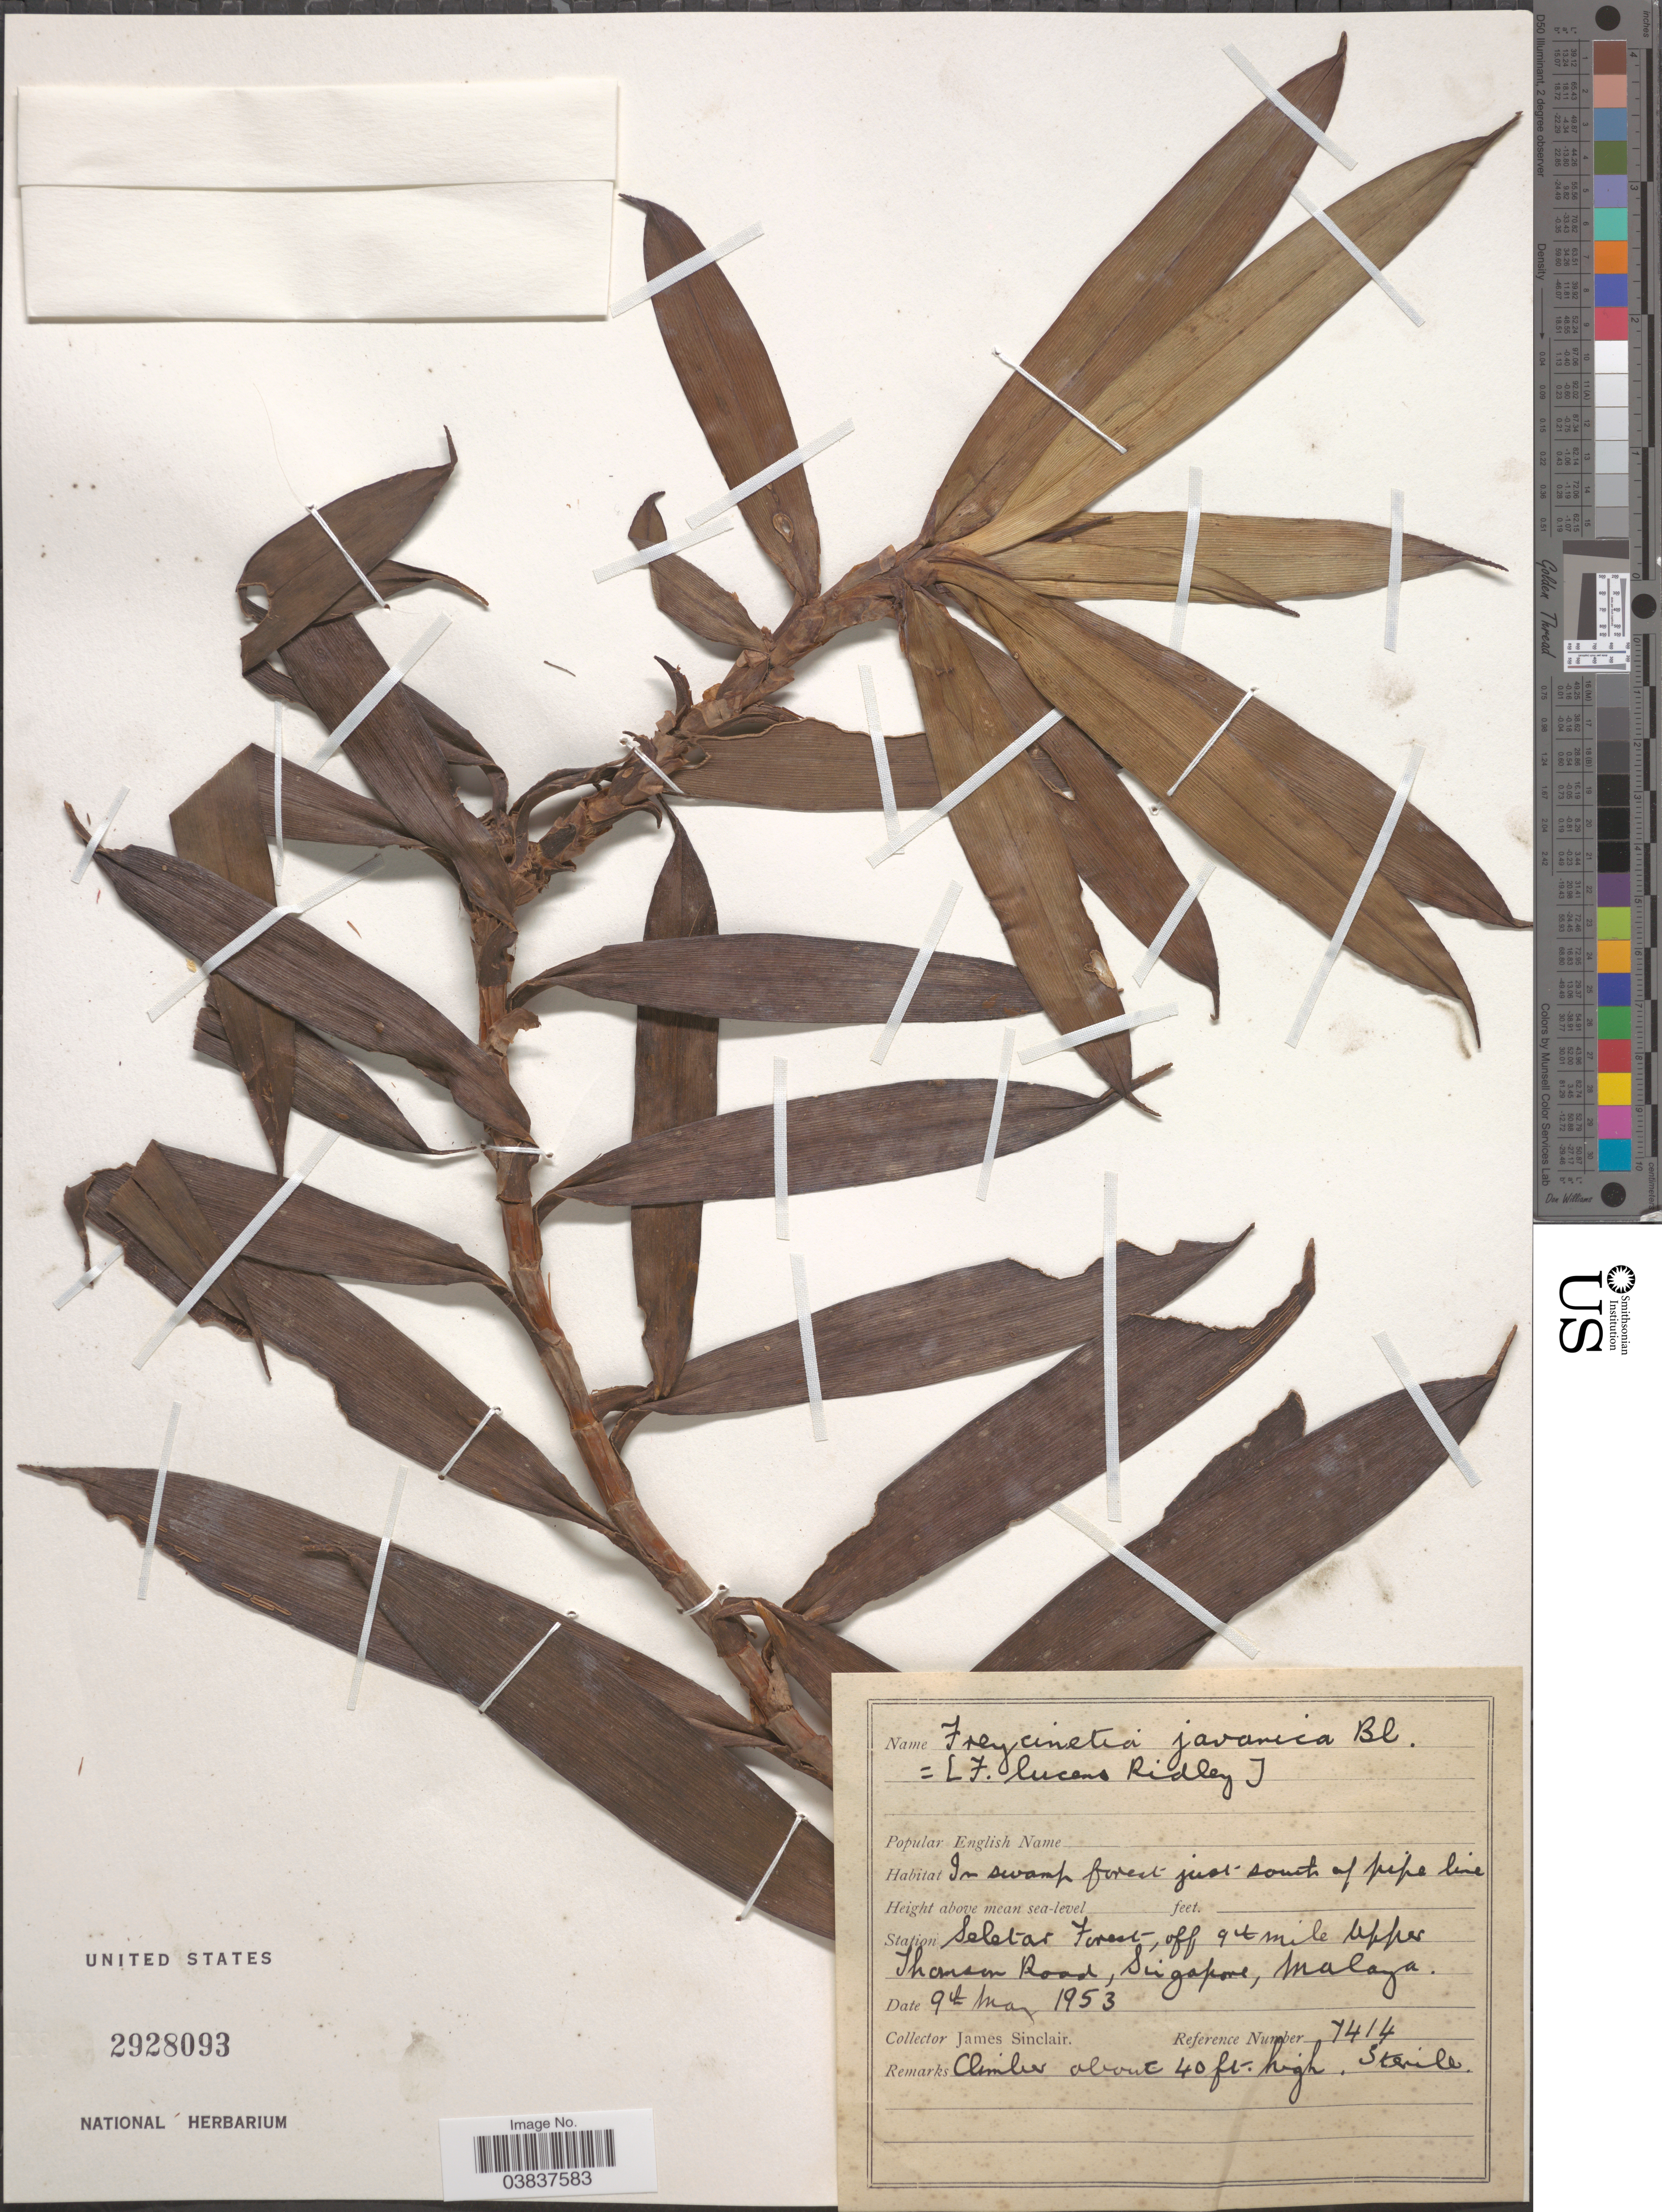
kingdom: Plantae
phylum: Tracheophyta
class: Liliopsida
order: Pandanales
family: Pandanaceae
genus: Freycinetia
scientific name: Freycinetia lucens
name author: Ridl.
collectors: J. Sinclair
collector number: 7414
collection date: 1953-05-09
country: Singapore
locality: Seletar Forest, off 9th mile upper Thansan Road, Malaya.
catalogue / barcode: US 2928093